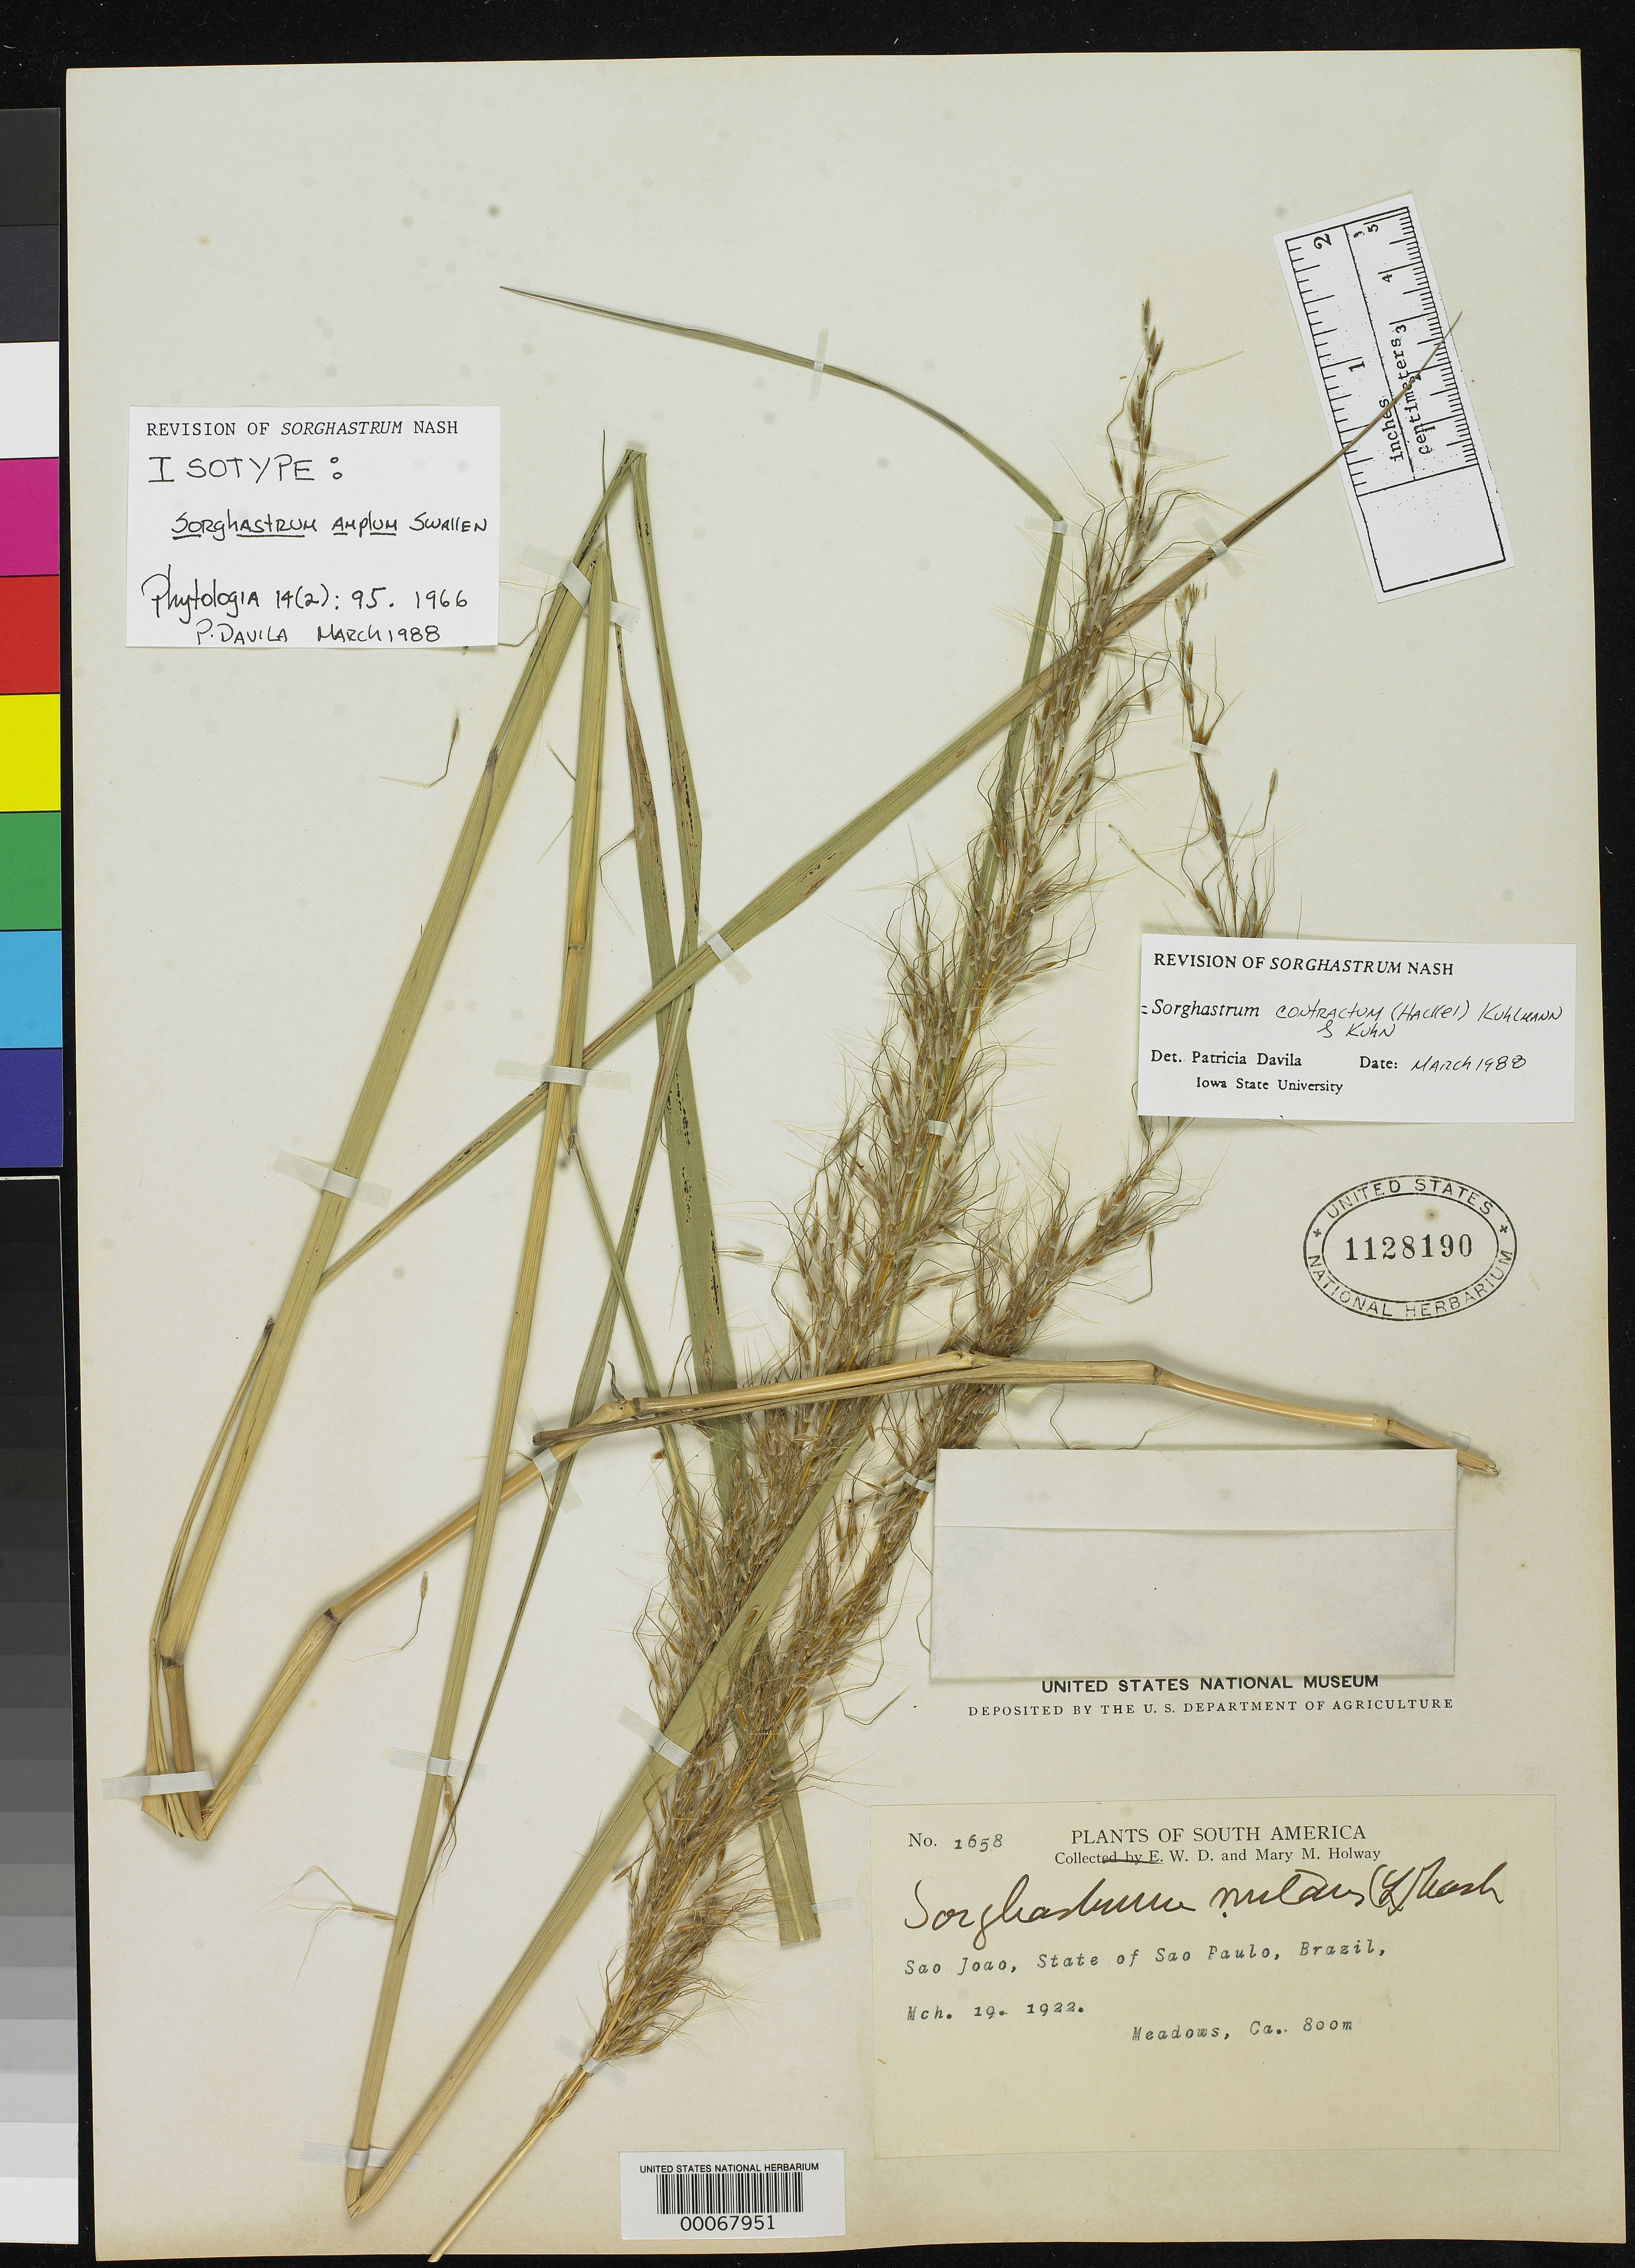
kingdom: Plantae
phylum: Tracheophyta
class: Liliopsida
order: Poales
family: Poaceae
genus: Sorghastrum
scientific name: Sorghastrum amplum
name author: Swallen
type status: Isotype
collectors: E. W. D. Holway & M. M. Holway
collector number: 1658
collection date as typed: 19 Mar 1922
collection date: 1922-03-19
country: Brazil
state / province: São Paulo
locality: San Joao.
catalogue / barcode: US 1128190